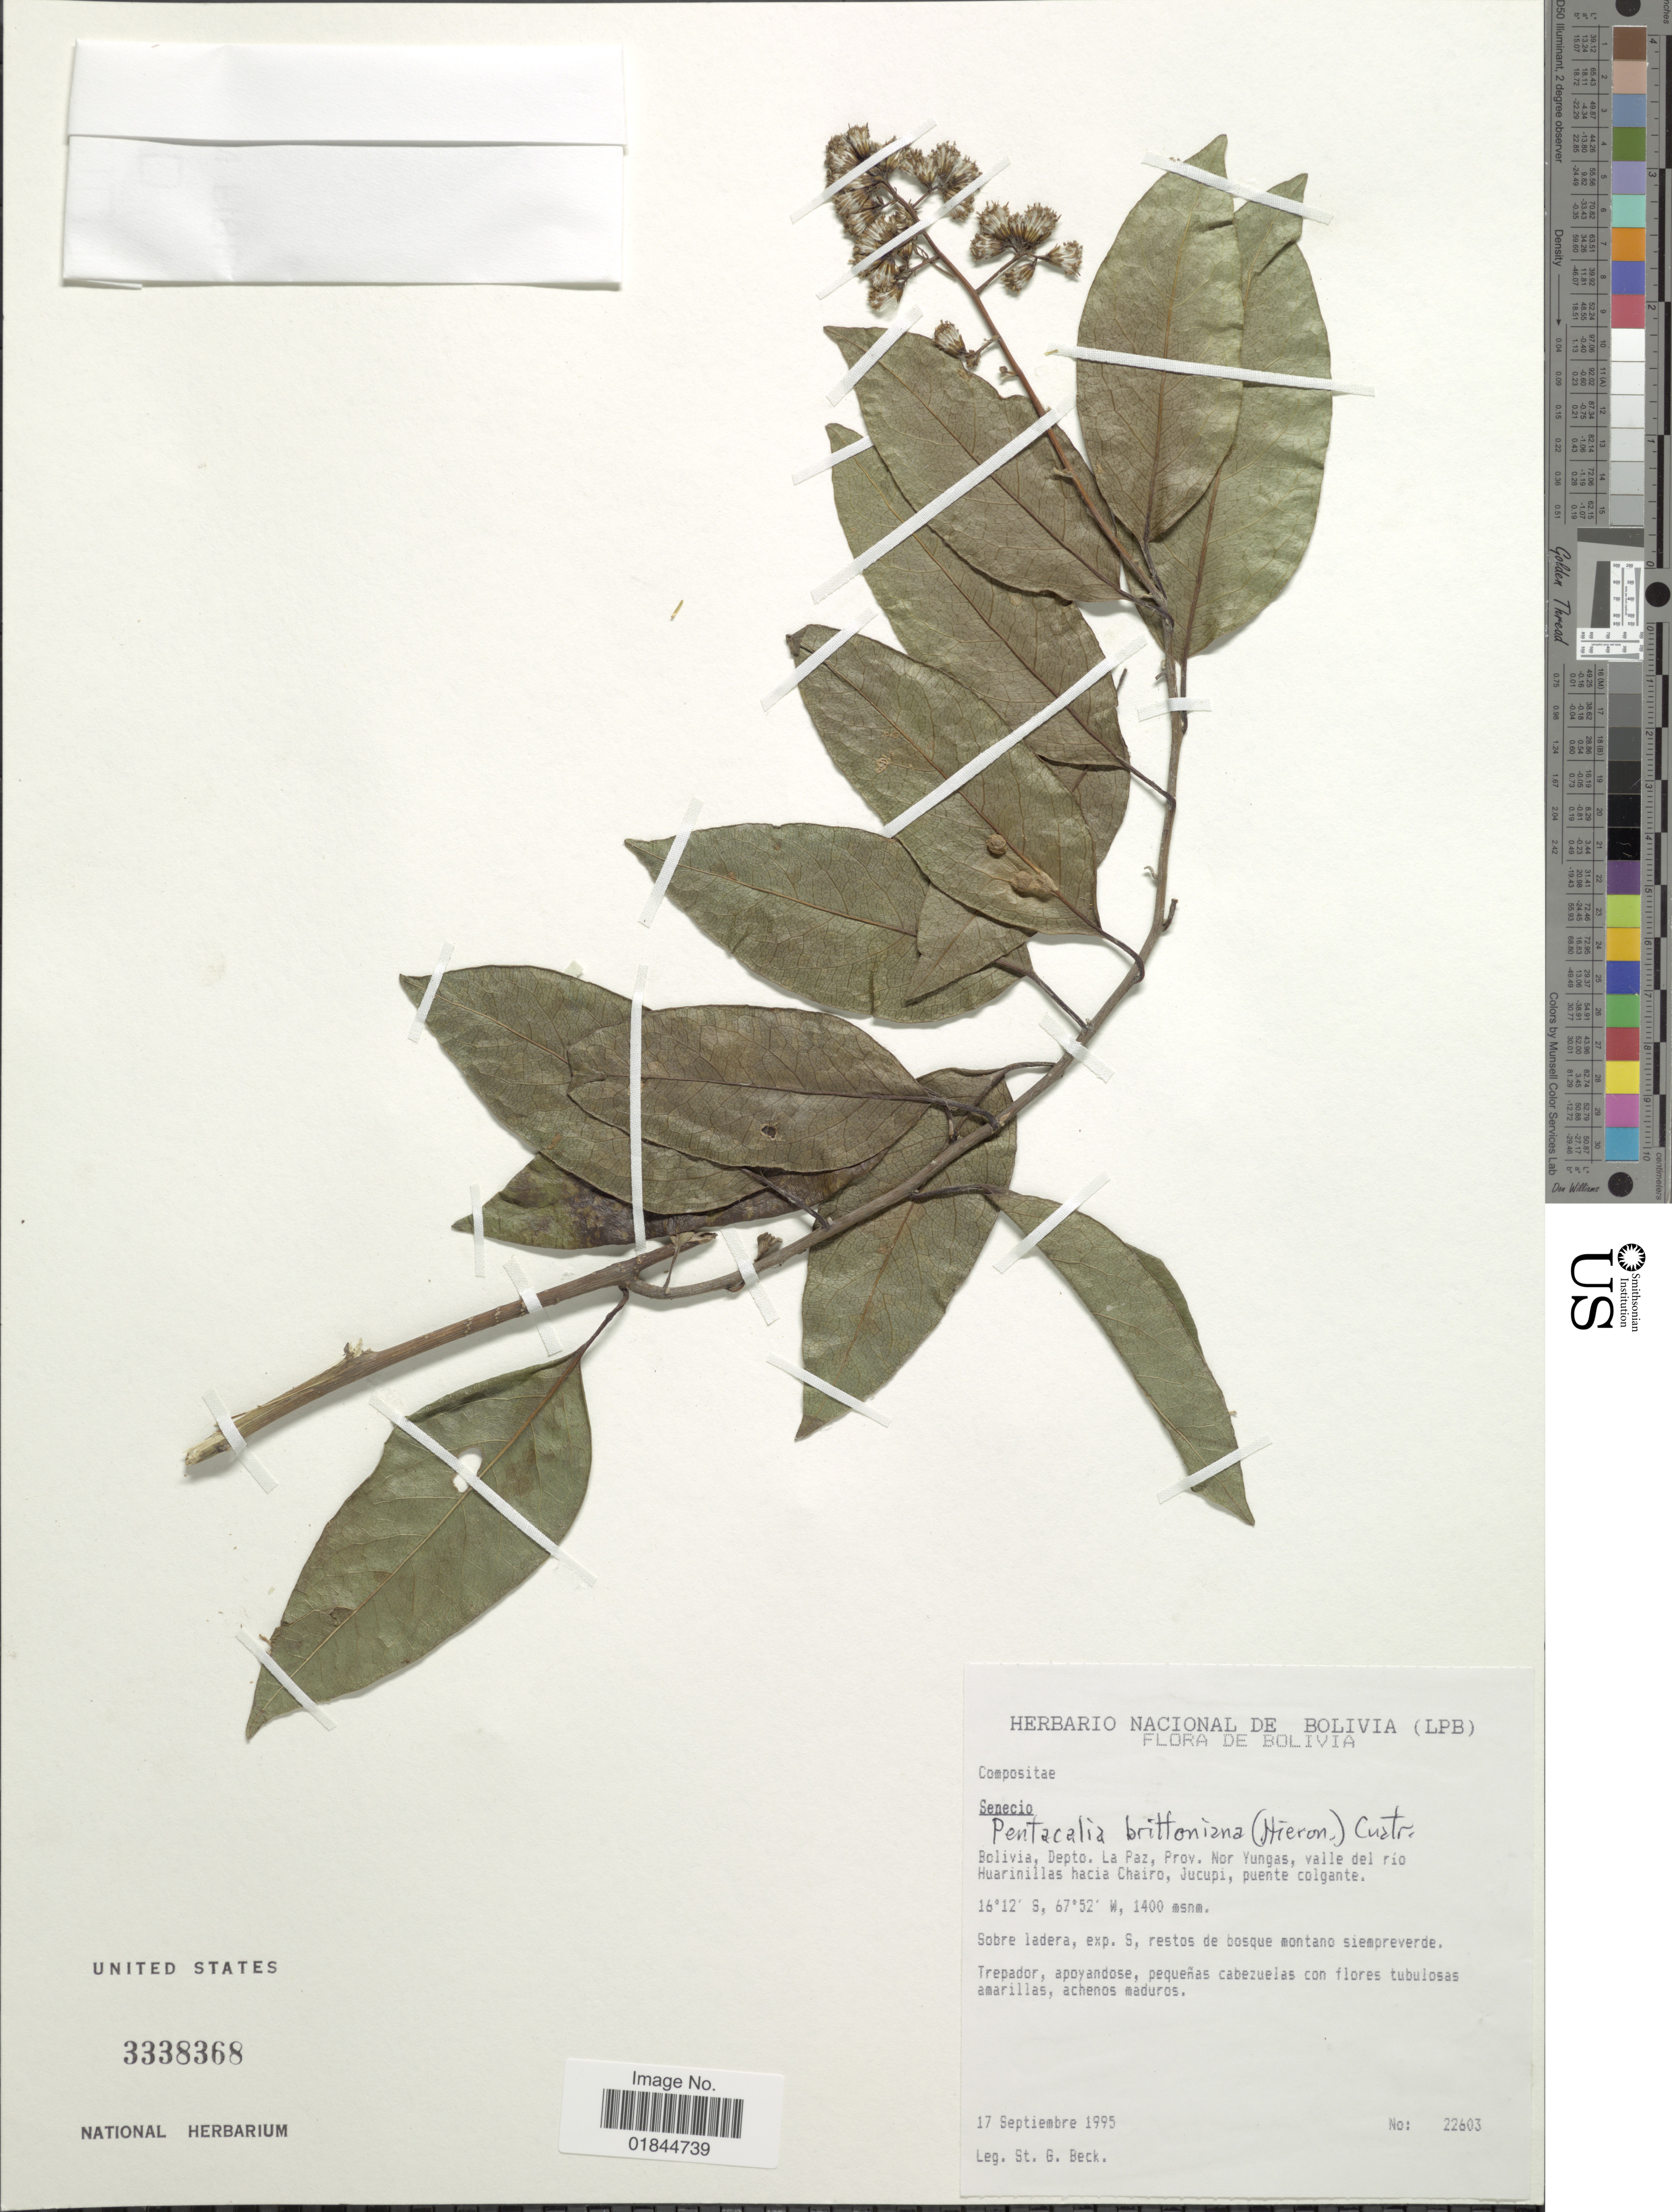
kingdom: Plantae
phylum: Tracheophyta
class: Magnoliopsida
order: Asterales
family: Asteraceae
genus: Pentacalia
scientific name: Pentacalia brittoniana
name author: (Hieron.) Cuatrec.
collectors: S. G. Beck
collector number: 22603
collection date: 1995-09-17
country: Bolivia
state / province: La Paz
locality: Depto. La Paz, Prov. Nor Yungas, valle del rio Huarinillas hacia Chairo, Jucupi, puente colgante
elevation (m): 1400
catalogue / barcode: US 3338368